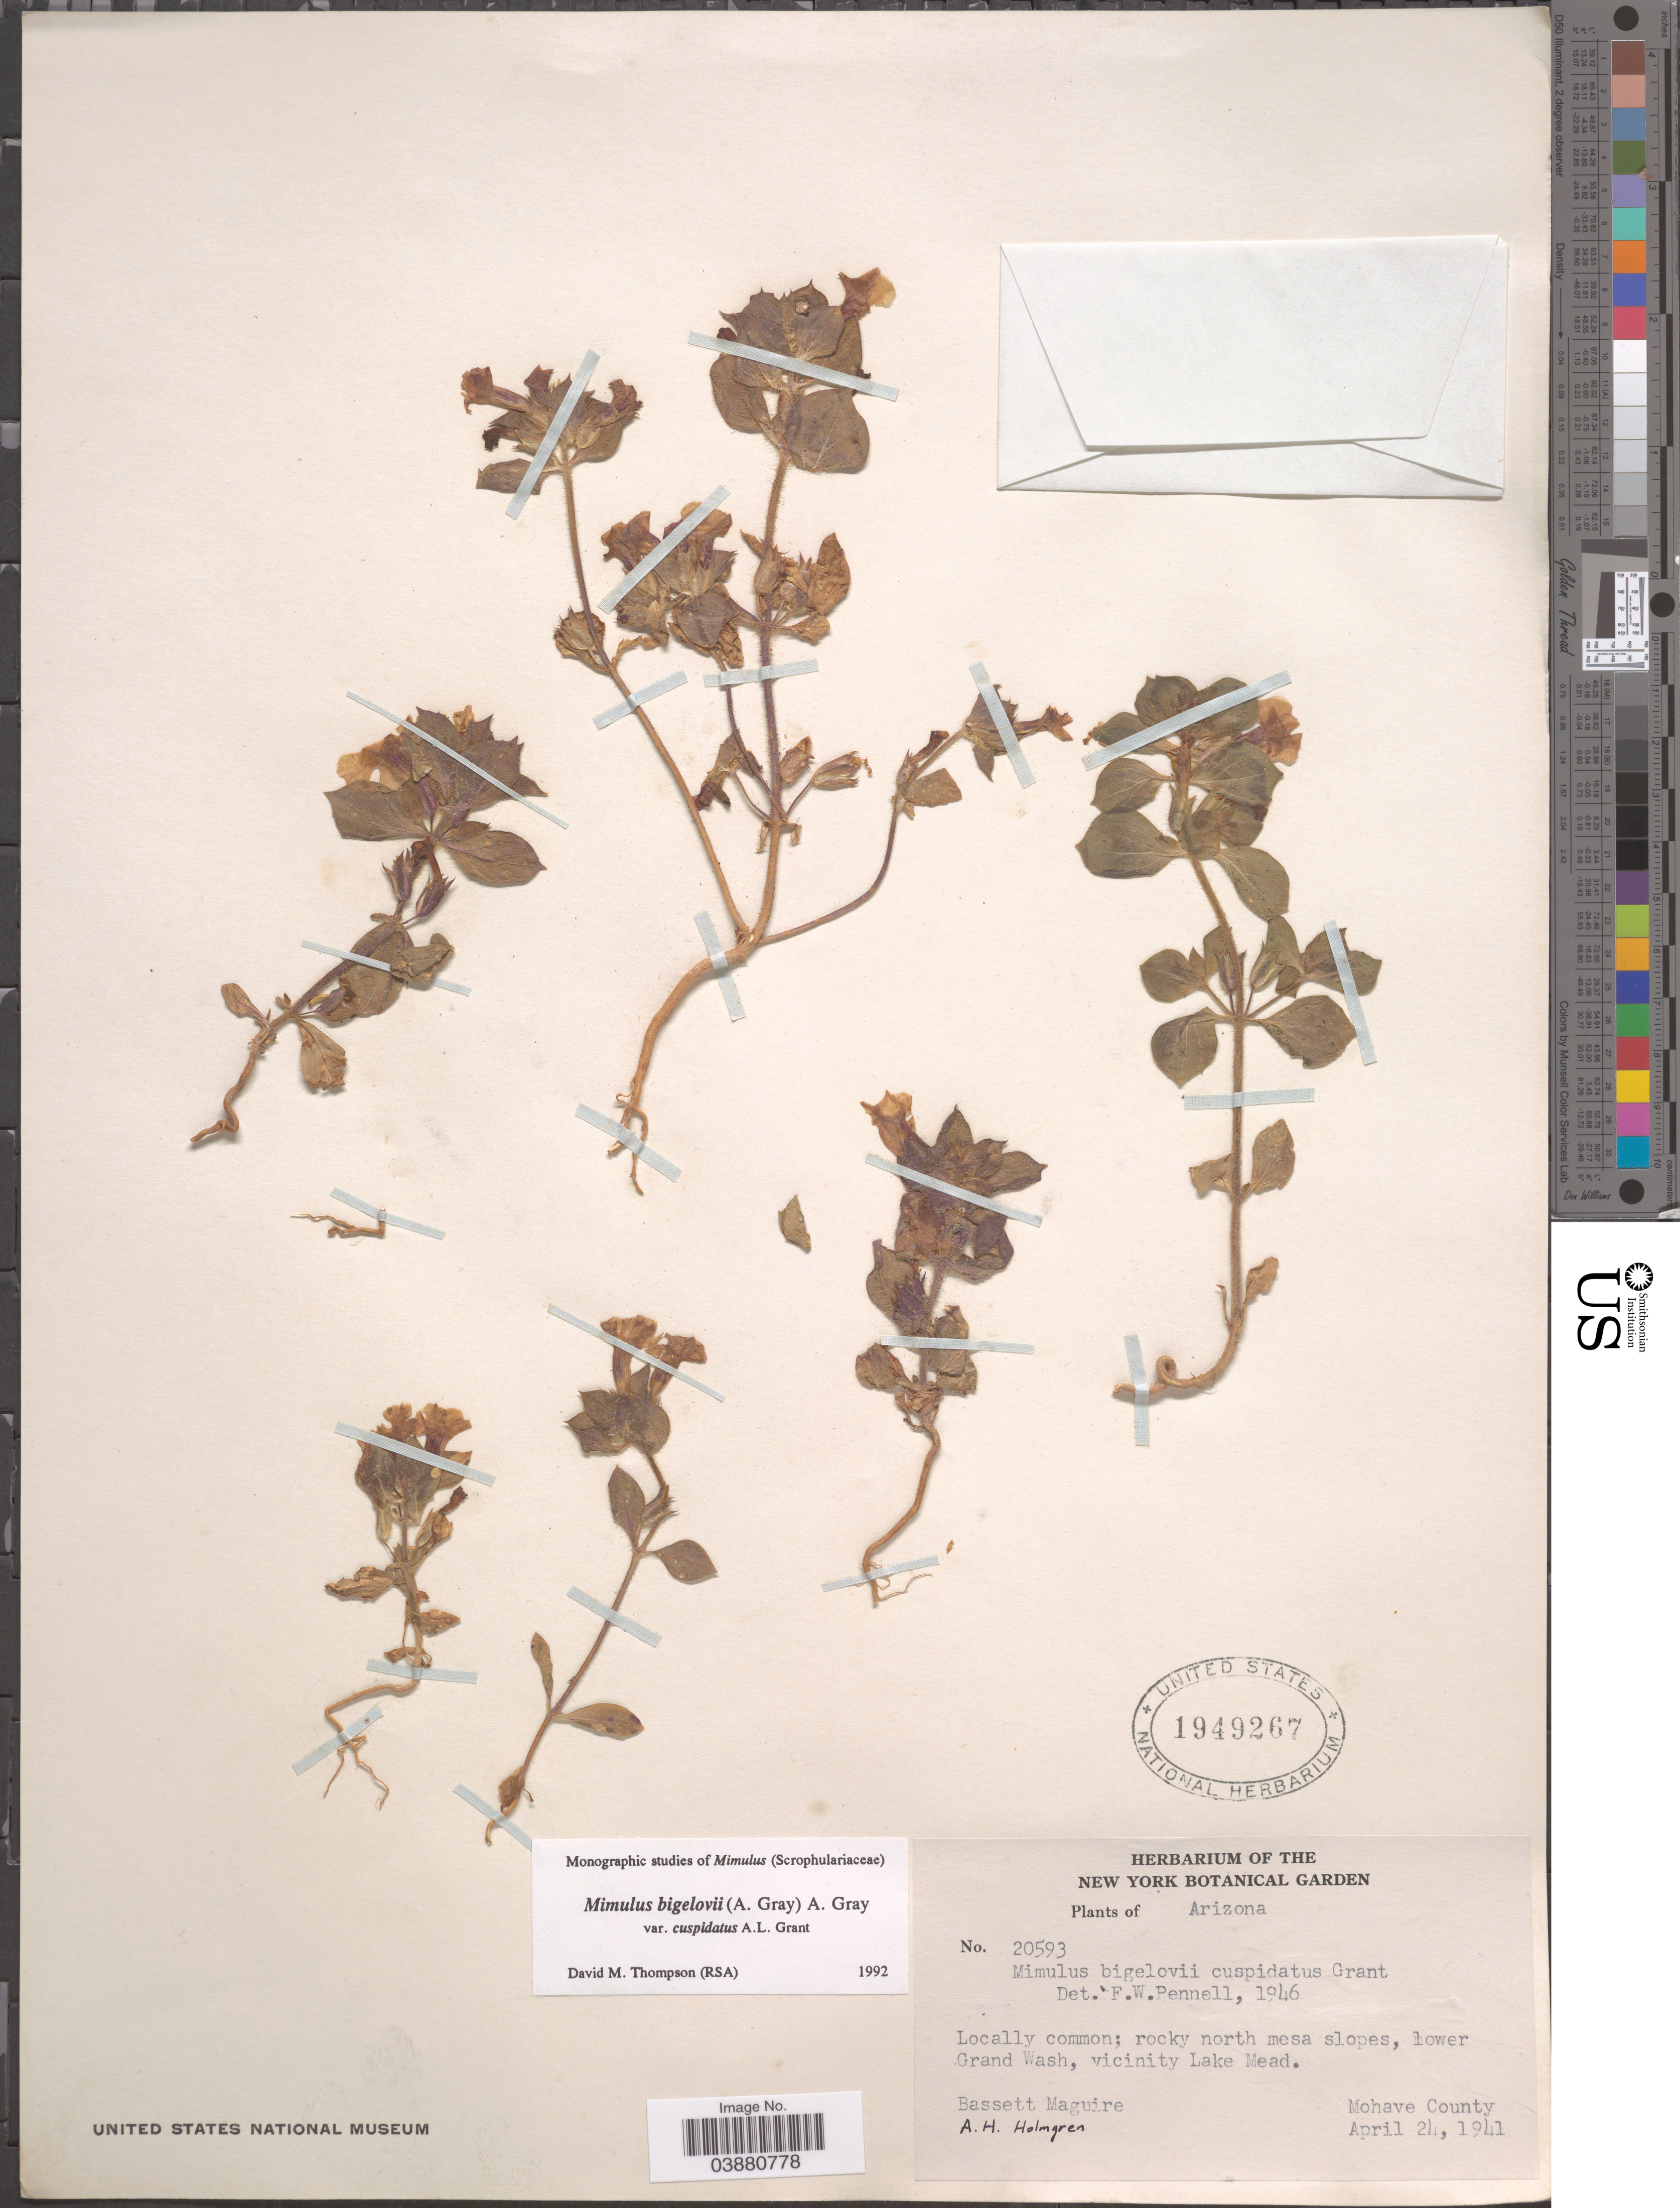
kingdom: Plantae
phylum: Tracheophyta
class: Magnoliopsida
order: Lamiales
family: Phrymaceae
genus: Mimulus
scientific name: Mimulus bigelovii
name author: (A. Gray) G.L. Nesom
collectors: B. Maguire & A. H. Holmgren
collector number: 20593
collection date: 1941-04-24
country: United States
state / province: Arizona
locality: Rocky north mesa slopes, lower Grand wash, vicinity of Lake Mead. Mohave County.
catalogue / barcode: US 1949267